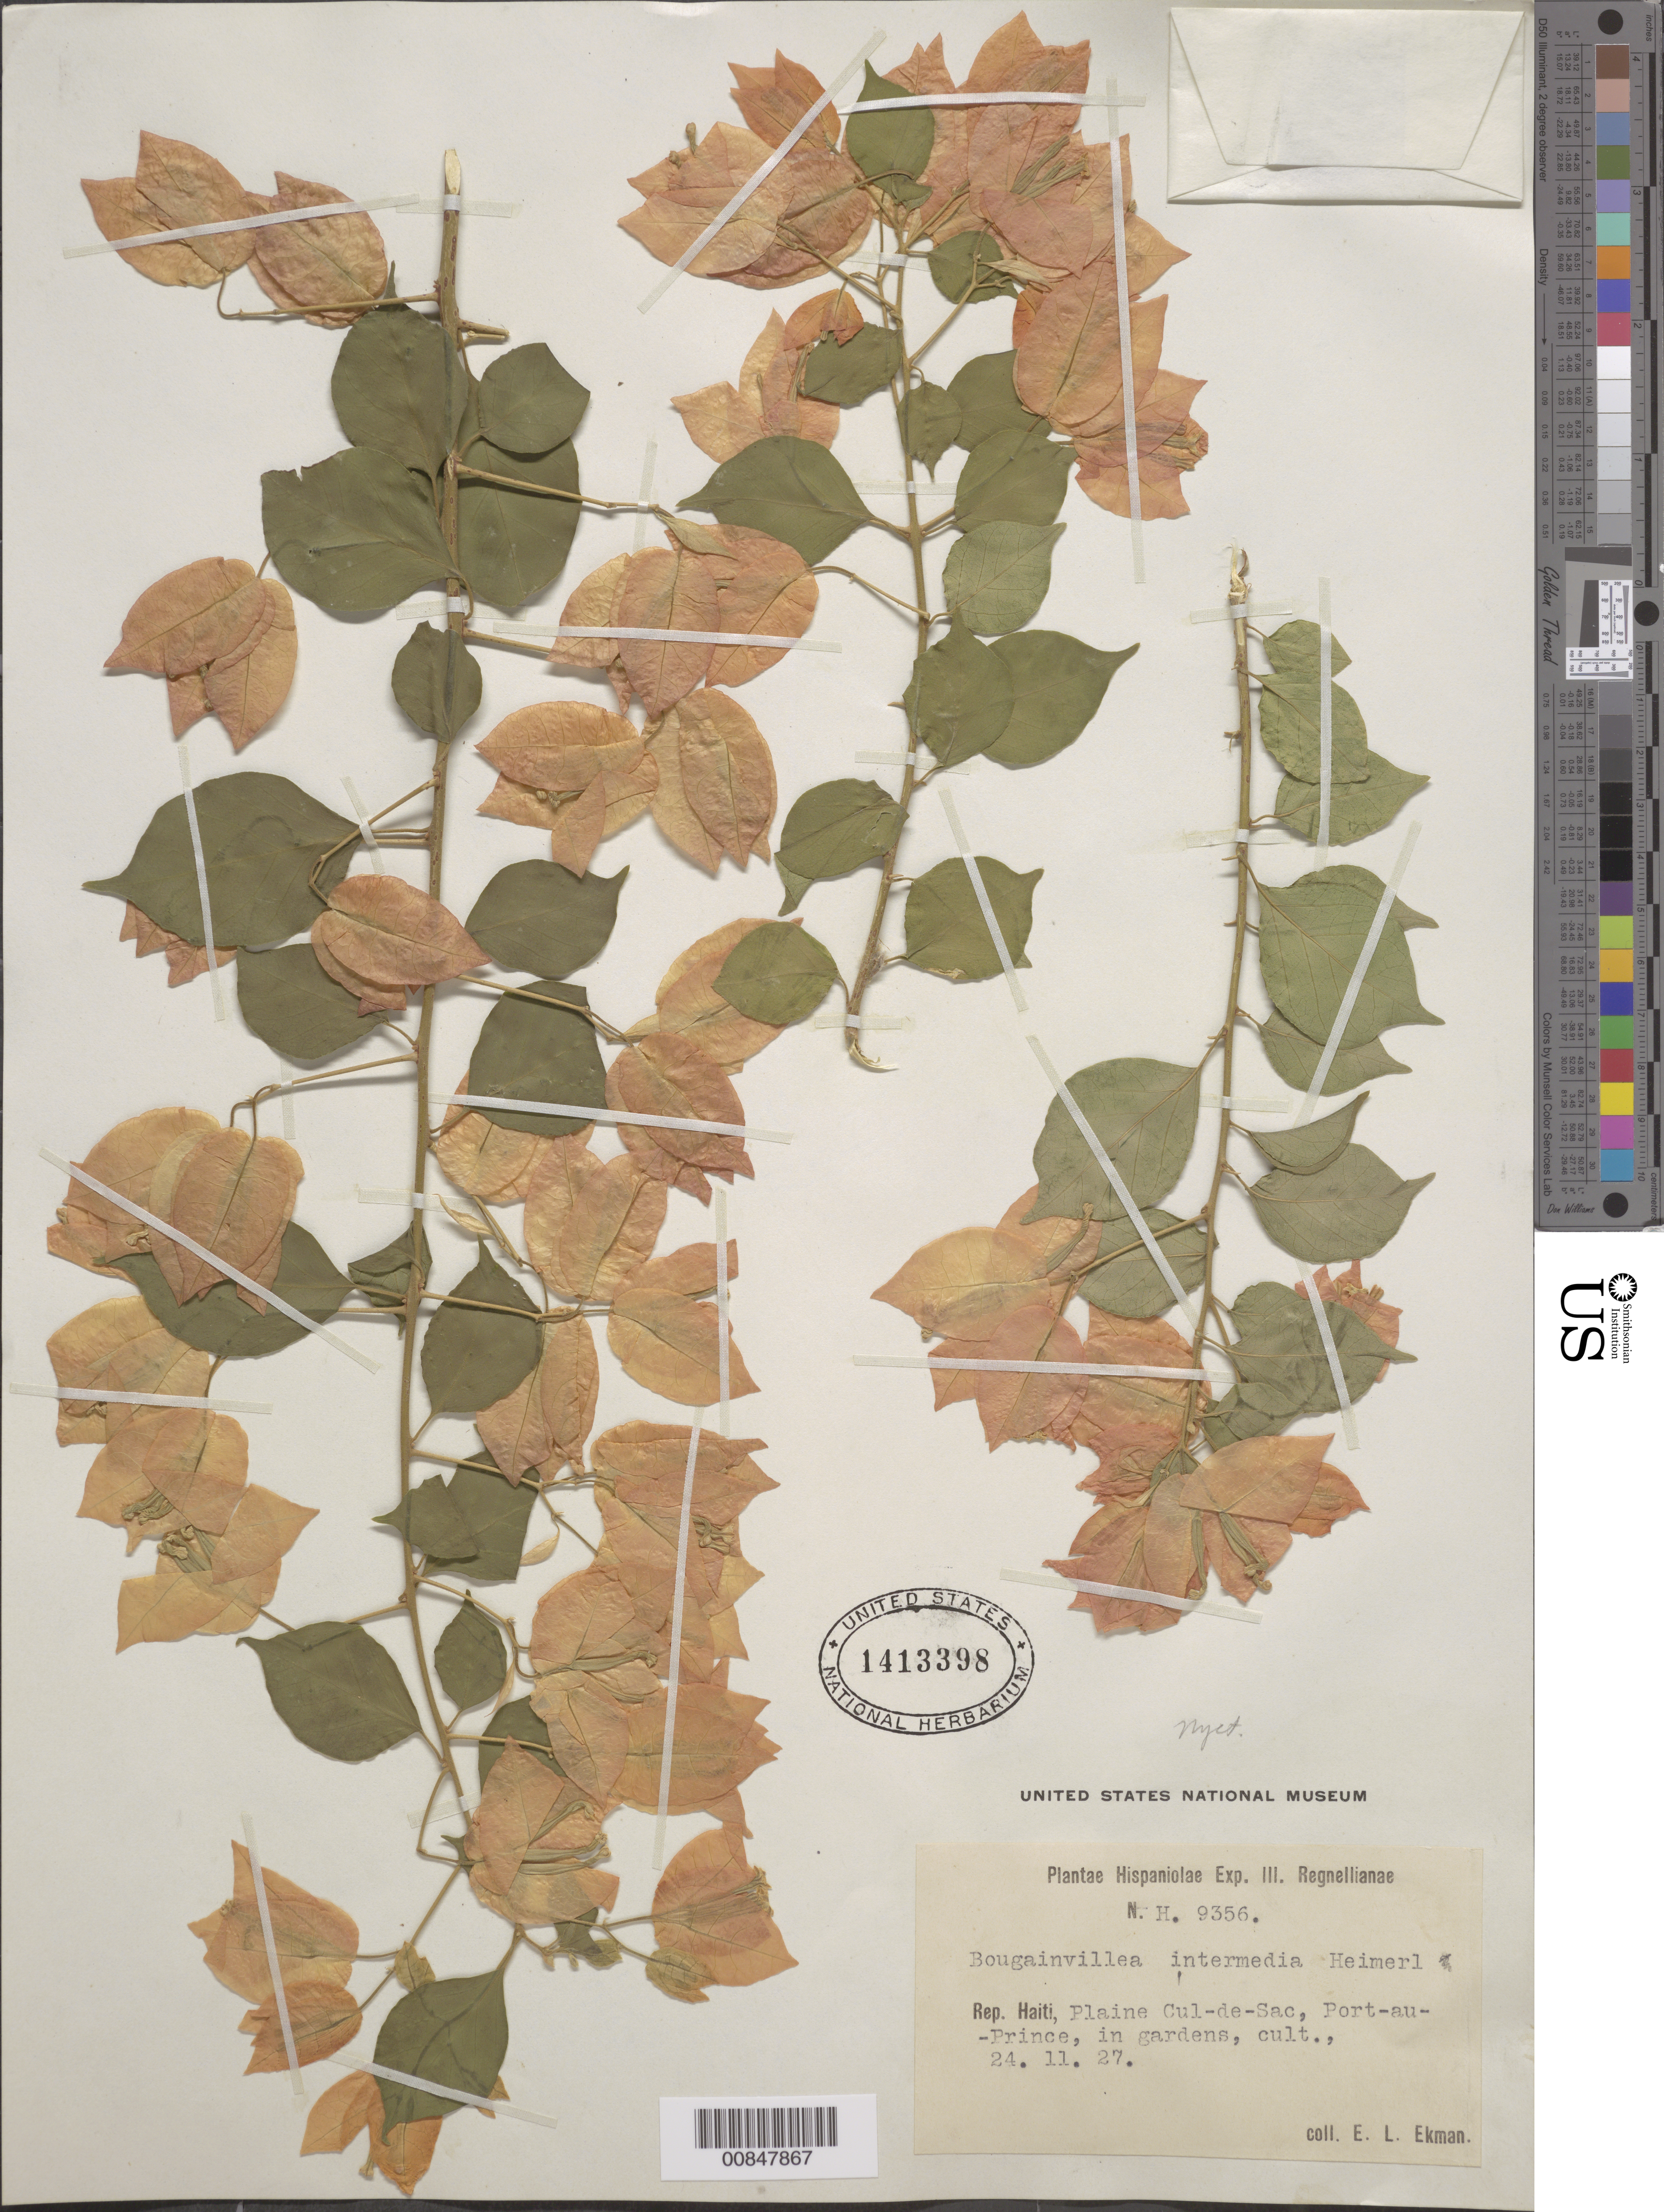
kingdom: Plantae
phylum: Tracheophyta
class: Magnoliopsida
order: Caryophyllales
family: Nyctaginaceae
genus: Bougainvillea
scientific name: Bougainvillea intermedia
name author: Heimerl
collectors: E. L. Ekman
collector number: H 9356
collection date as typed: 24 Nov 1927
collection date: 1927-11-24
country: Haiti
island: Hispaniola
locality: Plaine Cul-de-Sac, Port-au-Prince.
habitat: In gardens.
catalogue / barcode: US 1413398